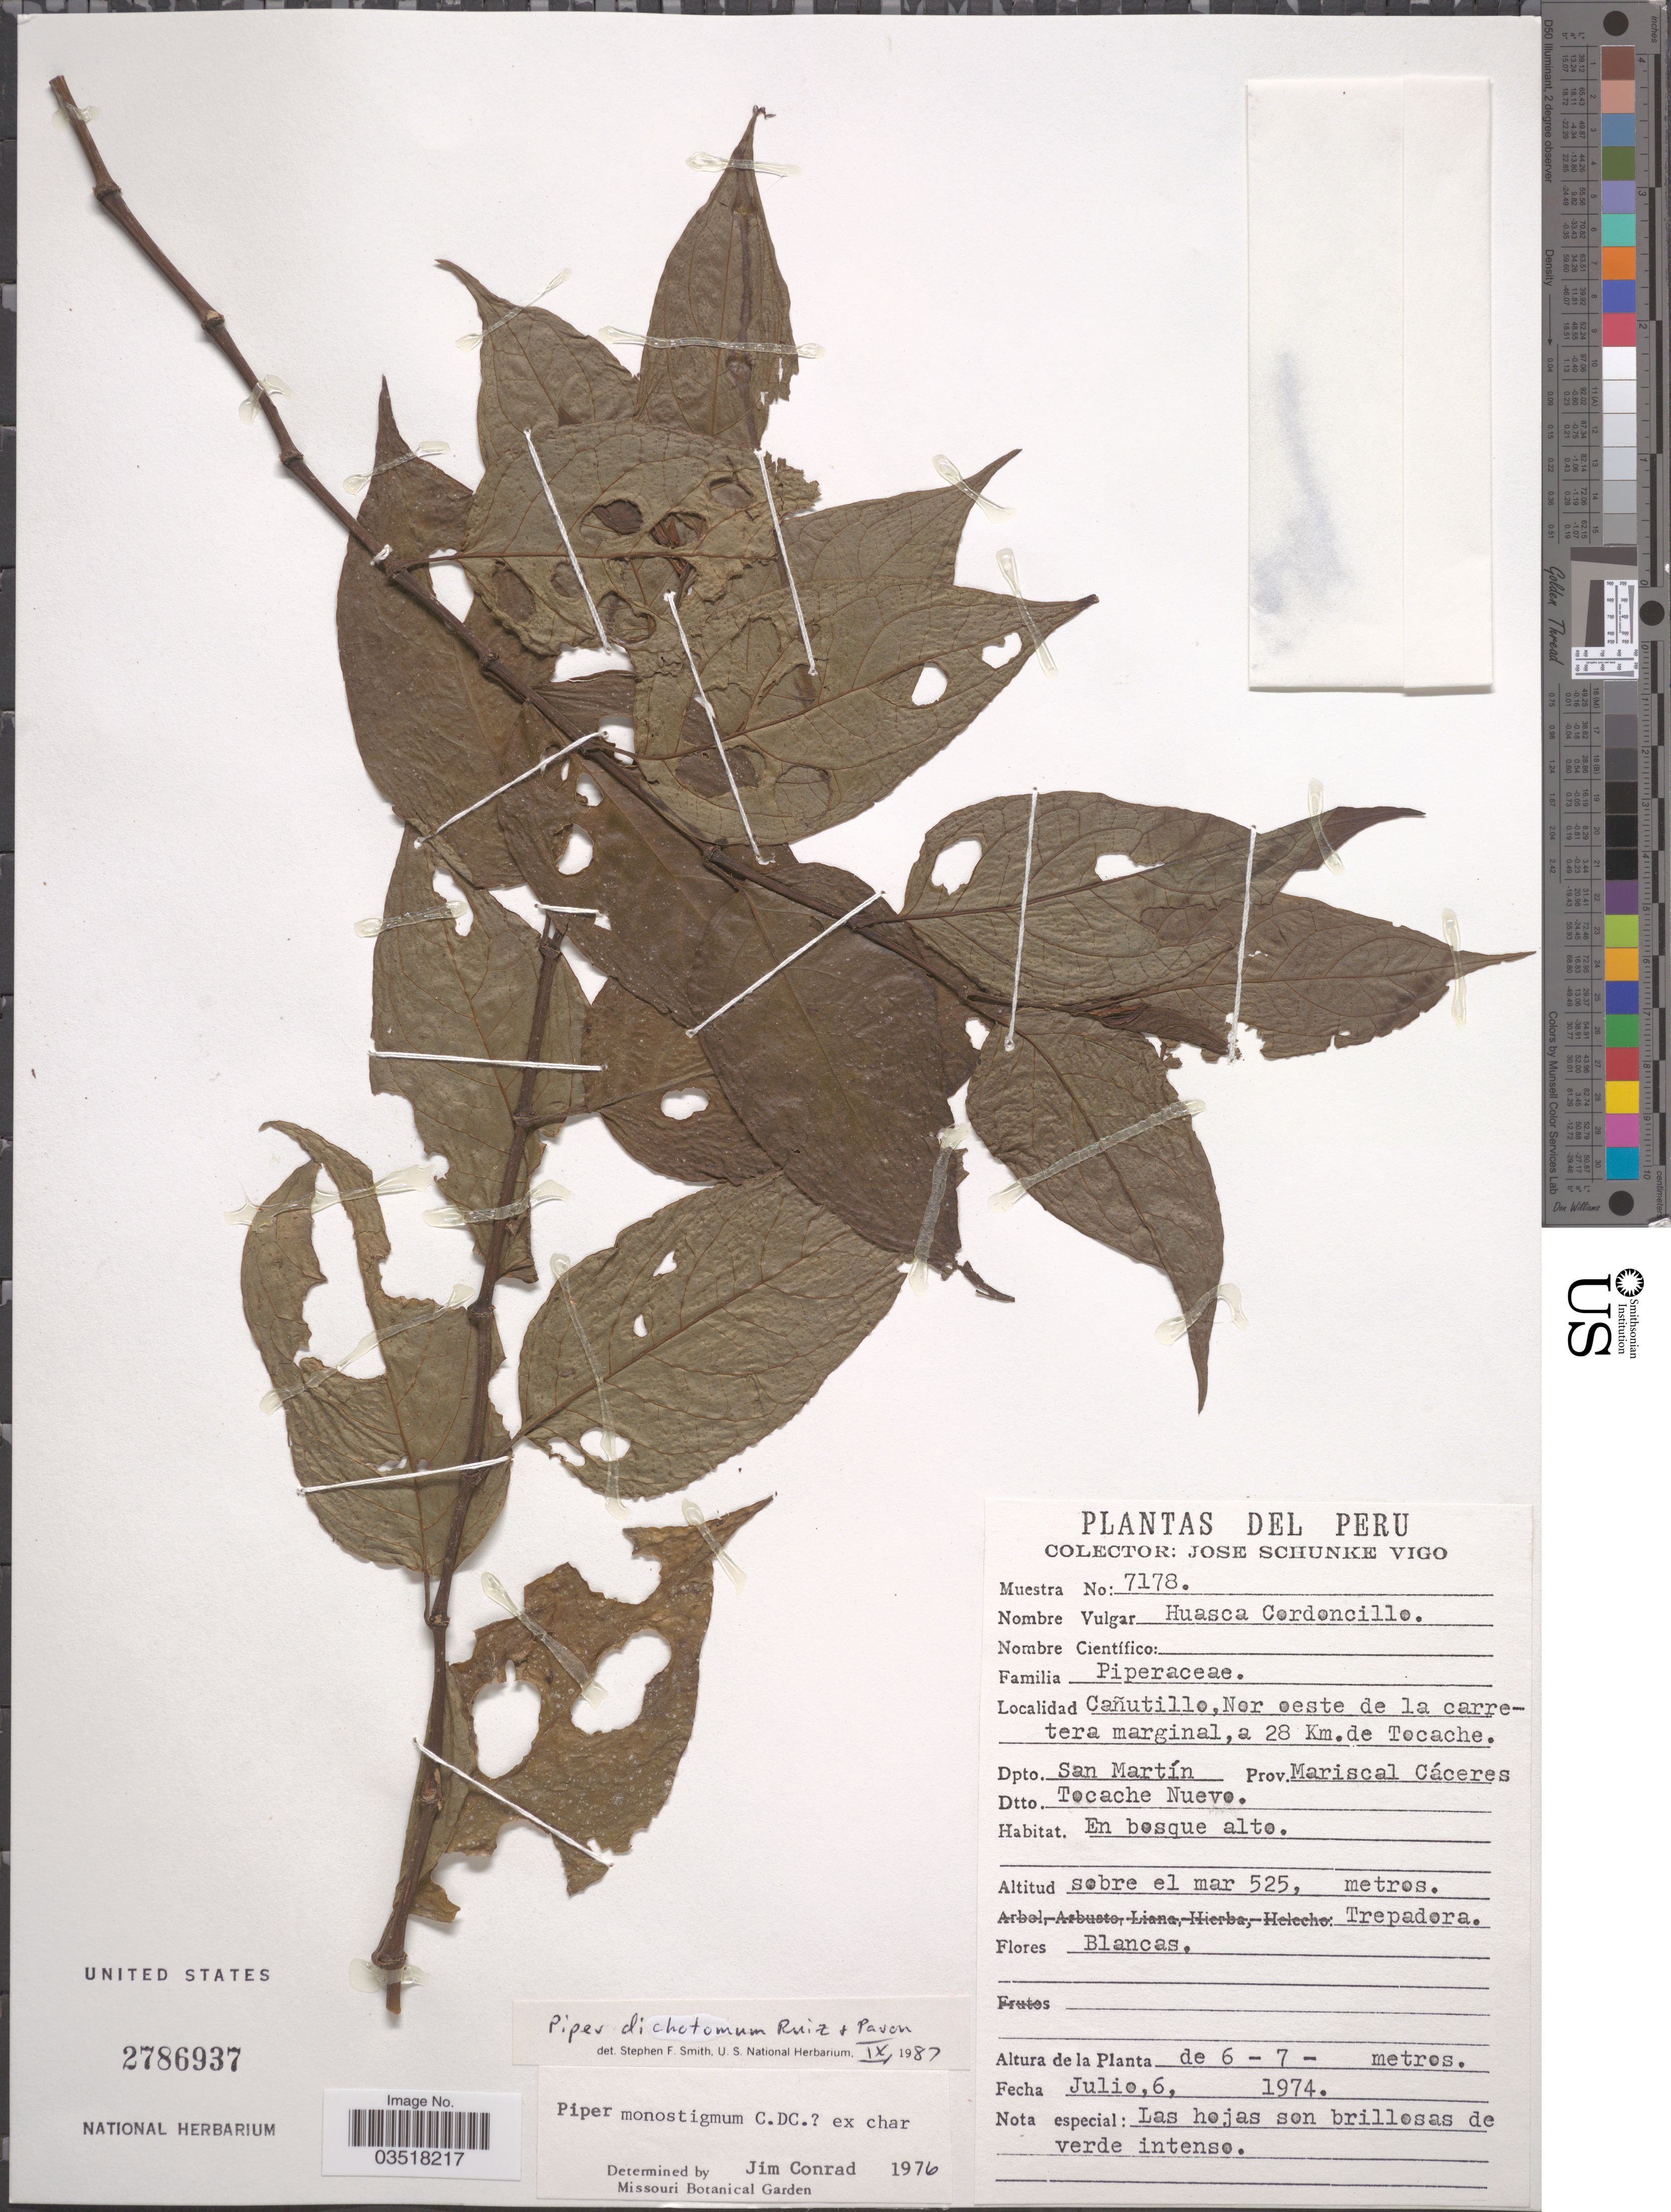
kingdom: Plantae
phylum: Tracheophyta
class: Magnoliopsida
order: Piperales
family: Piperaceae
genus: Piper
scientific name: Piper dichotomum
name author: Ruiz & Pav.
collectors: J. Schunke Vigo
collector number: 7178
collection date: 1974-07-06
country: Peru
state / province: San Martín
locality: Cañutillo, Nor oeste de la carretera marginal, a 28 Km. de Tocache. Dpto. San Martín. Prov. Mariscal Cáceres. Dtto. Tocache Nuevo.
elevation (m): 525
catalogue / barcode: US 2786937